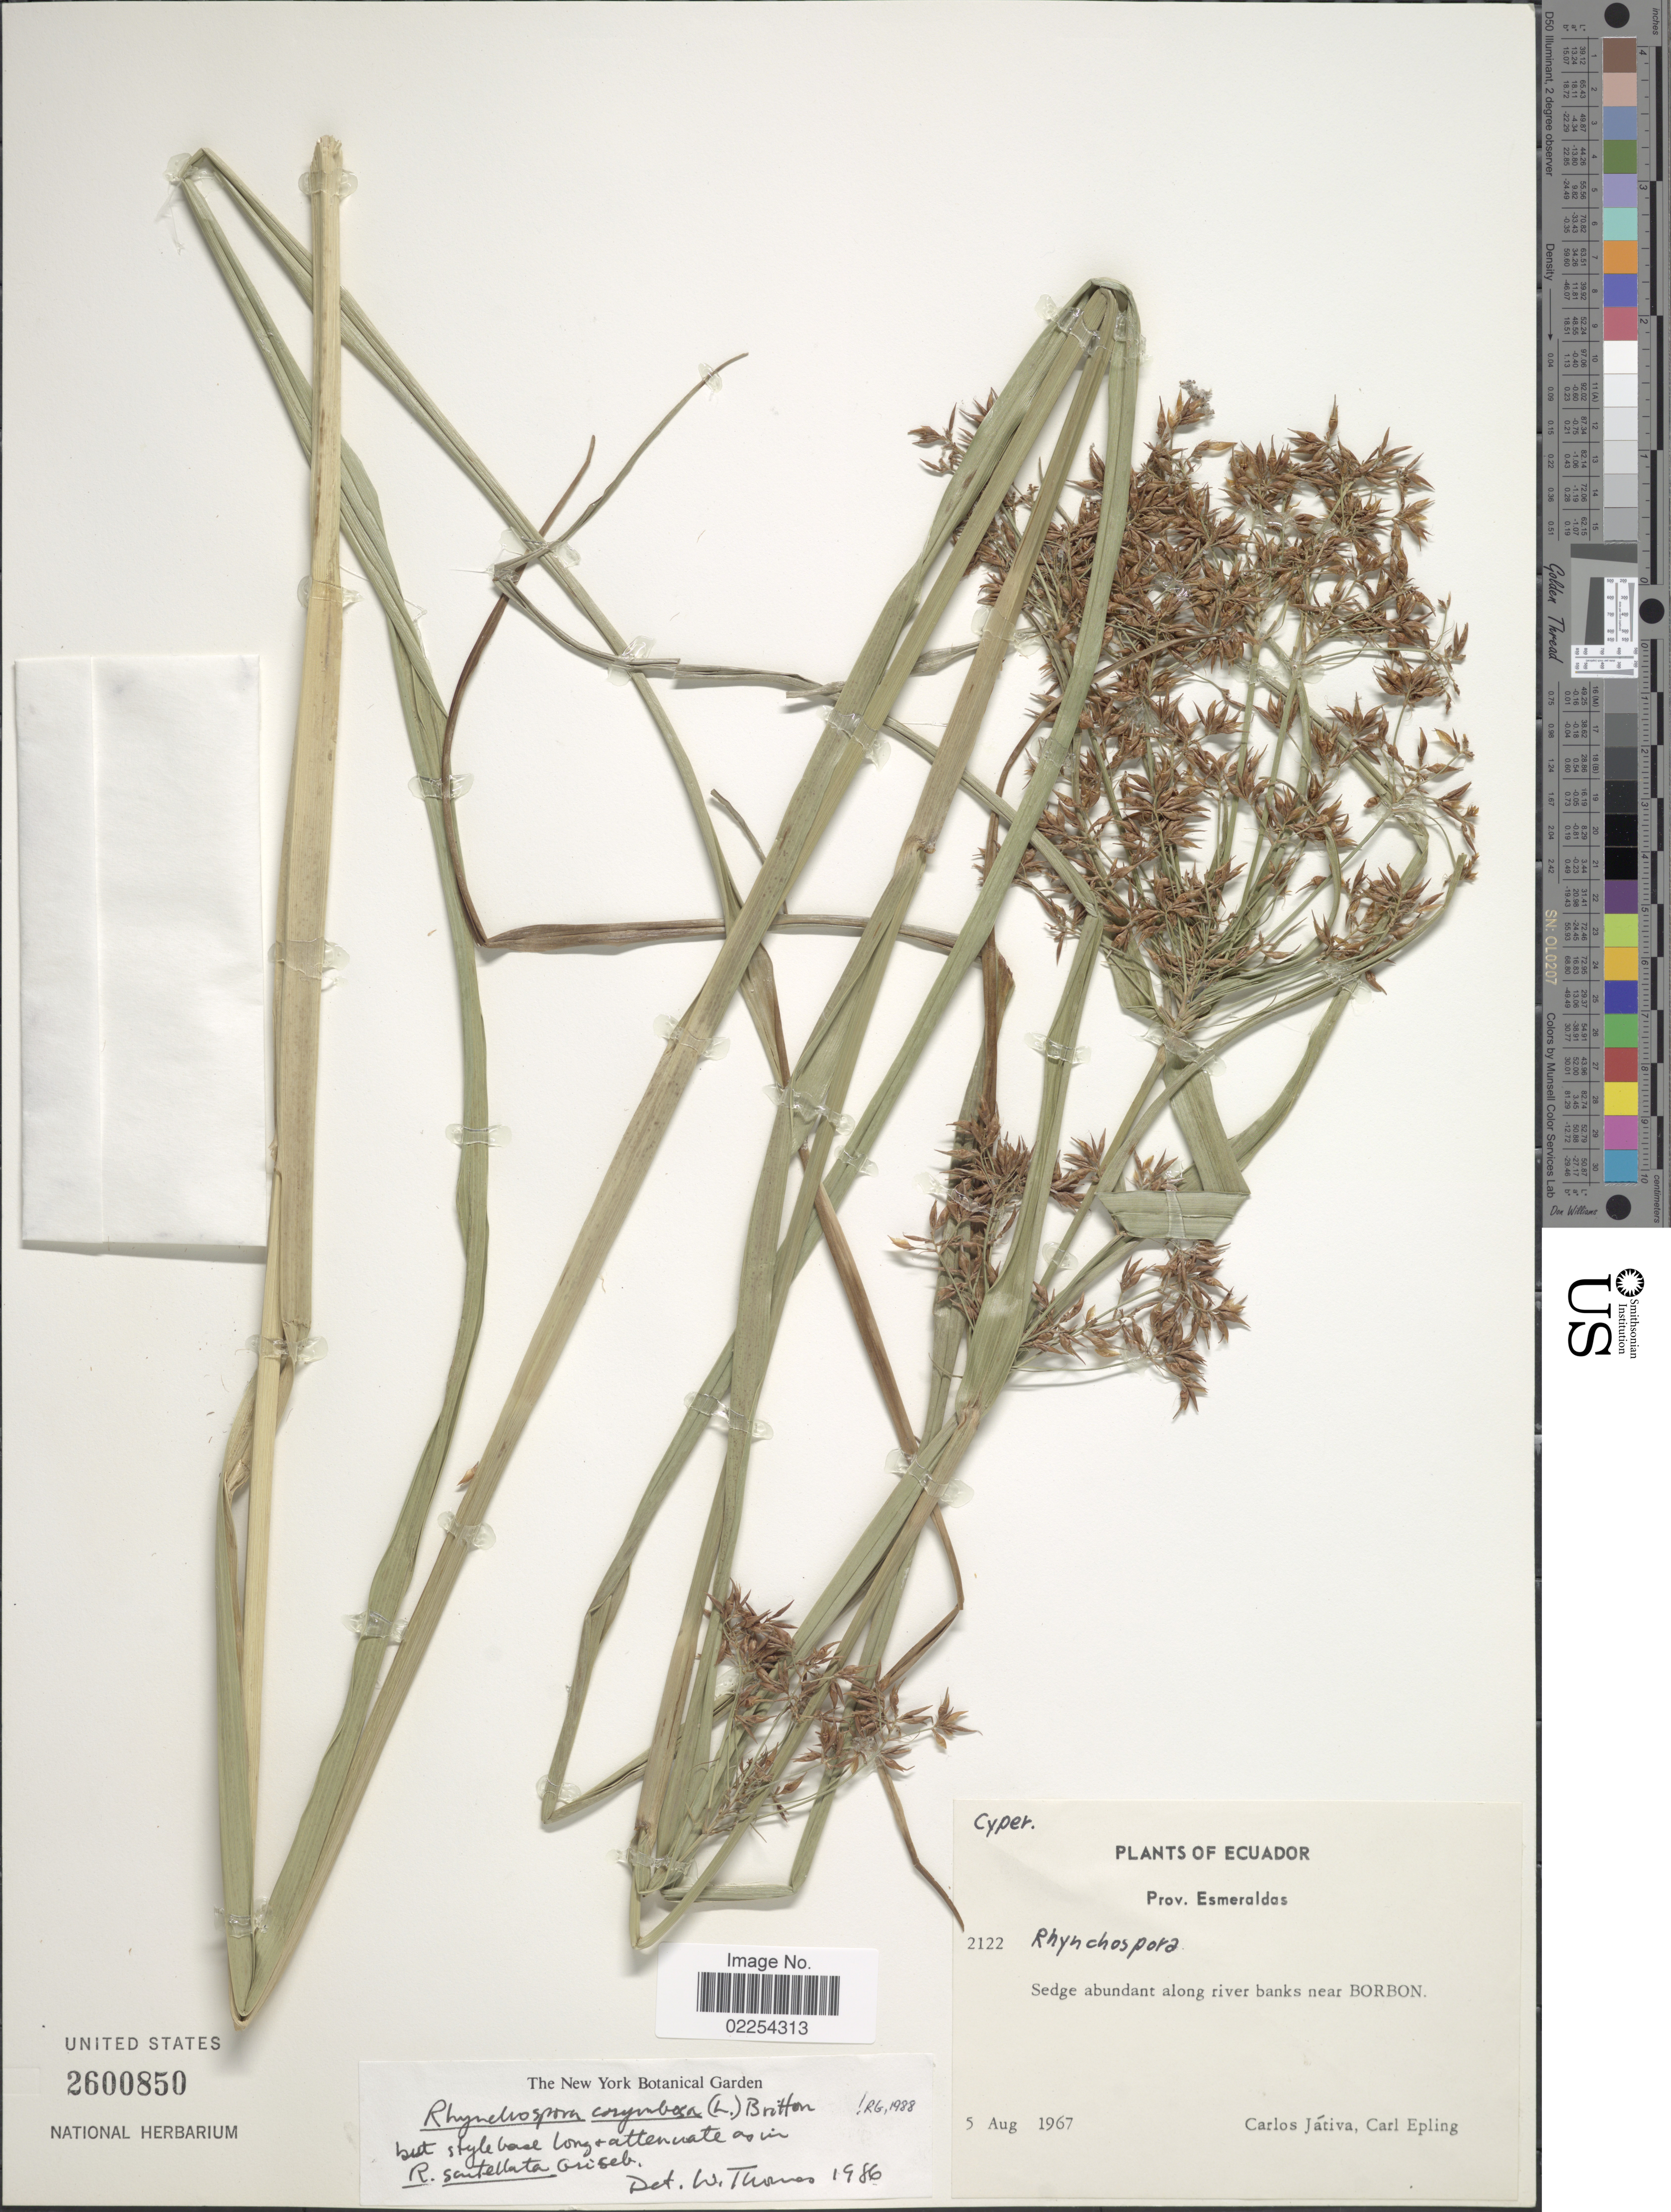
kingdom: Plantae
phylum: Tracheophyta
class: Liliopsida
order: Poales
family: Cyperaceae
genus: Rhynchospora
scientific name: Rhynchospora corymbosa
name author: (L.) Britton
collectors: C. D. Játiva & C. C. Epling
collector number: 2122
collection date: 1967-08-05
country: Ecuador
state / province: Esmeraldas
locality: Prov. Esmeraldos, Sedge abundant along river banks near Borbon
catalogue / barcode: US 2600850